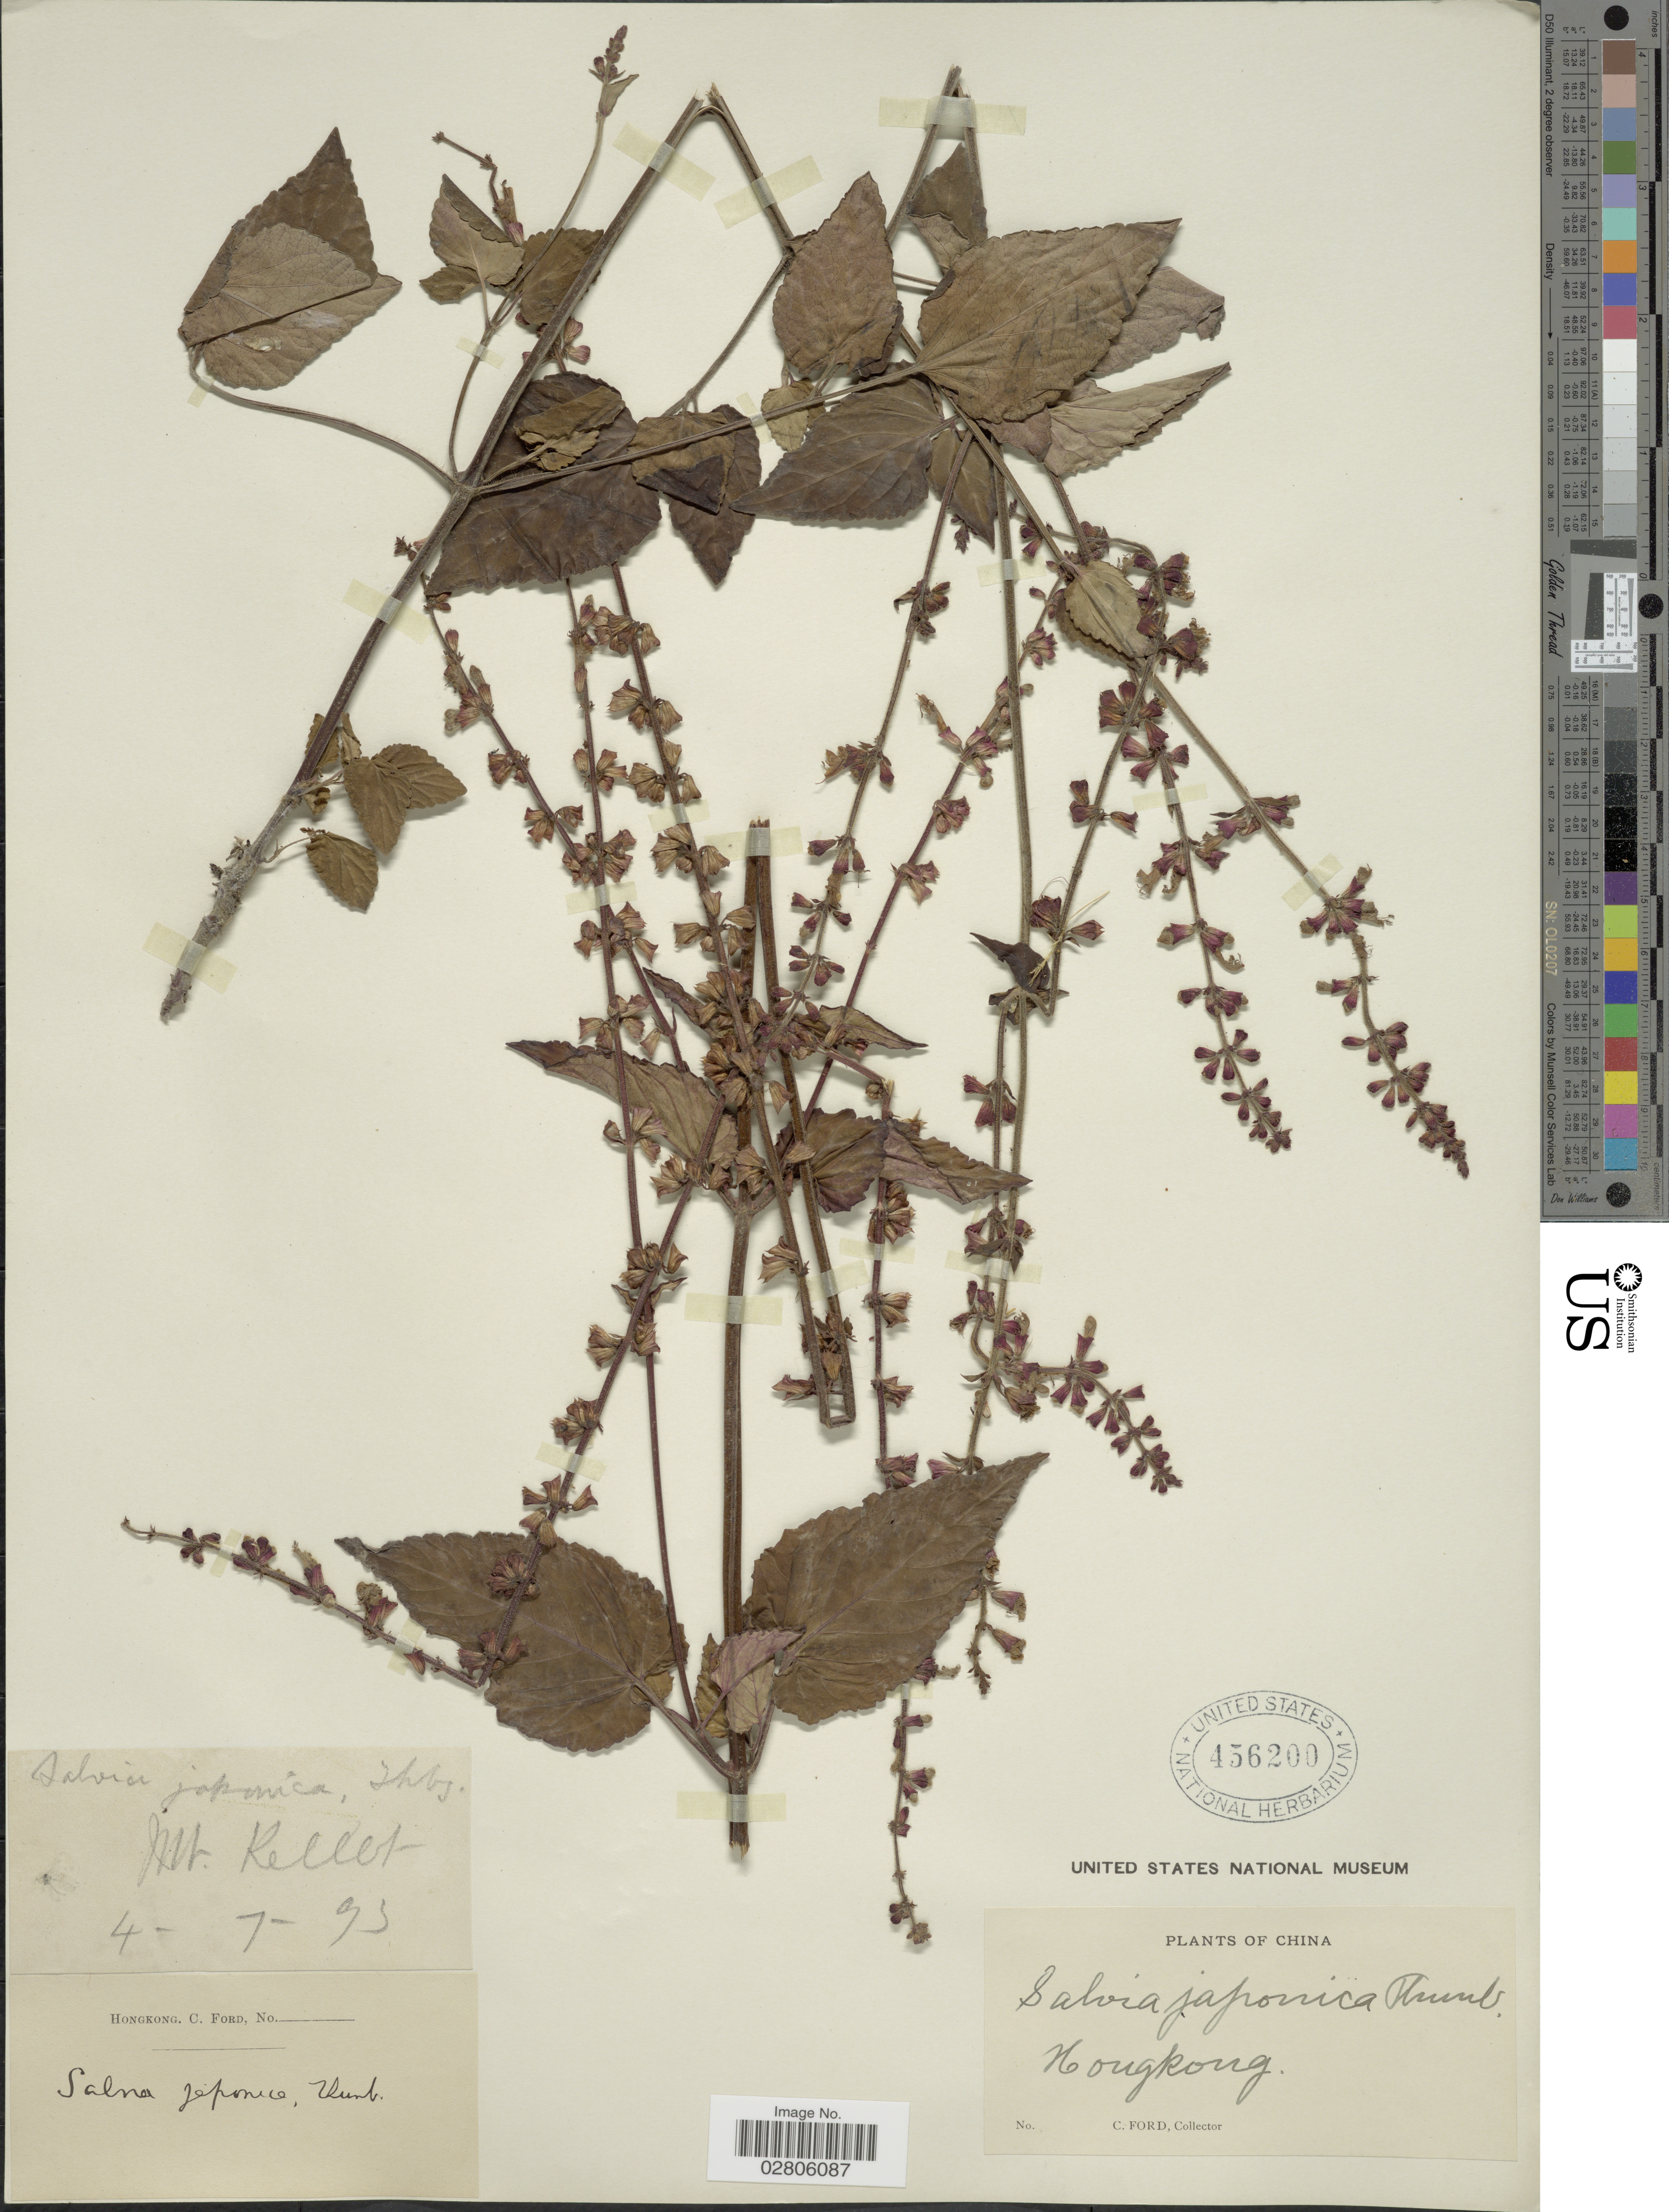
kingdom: Plantae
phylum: Tracheophyta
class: Magnoliopsida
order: Lamiales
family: Lamiaceae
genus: Salvia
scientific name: Salvia japonica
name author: Thunb.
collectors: C. Ford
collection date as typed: Transcribed d/m/y: 4/7/93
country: China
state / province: Hong Kong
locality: Mt. Kellet [interpreted]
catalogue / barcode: US 456200